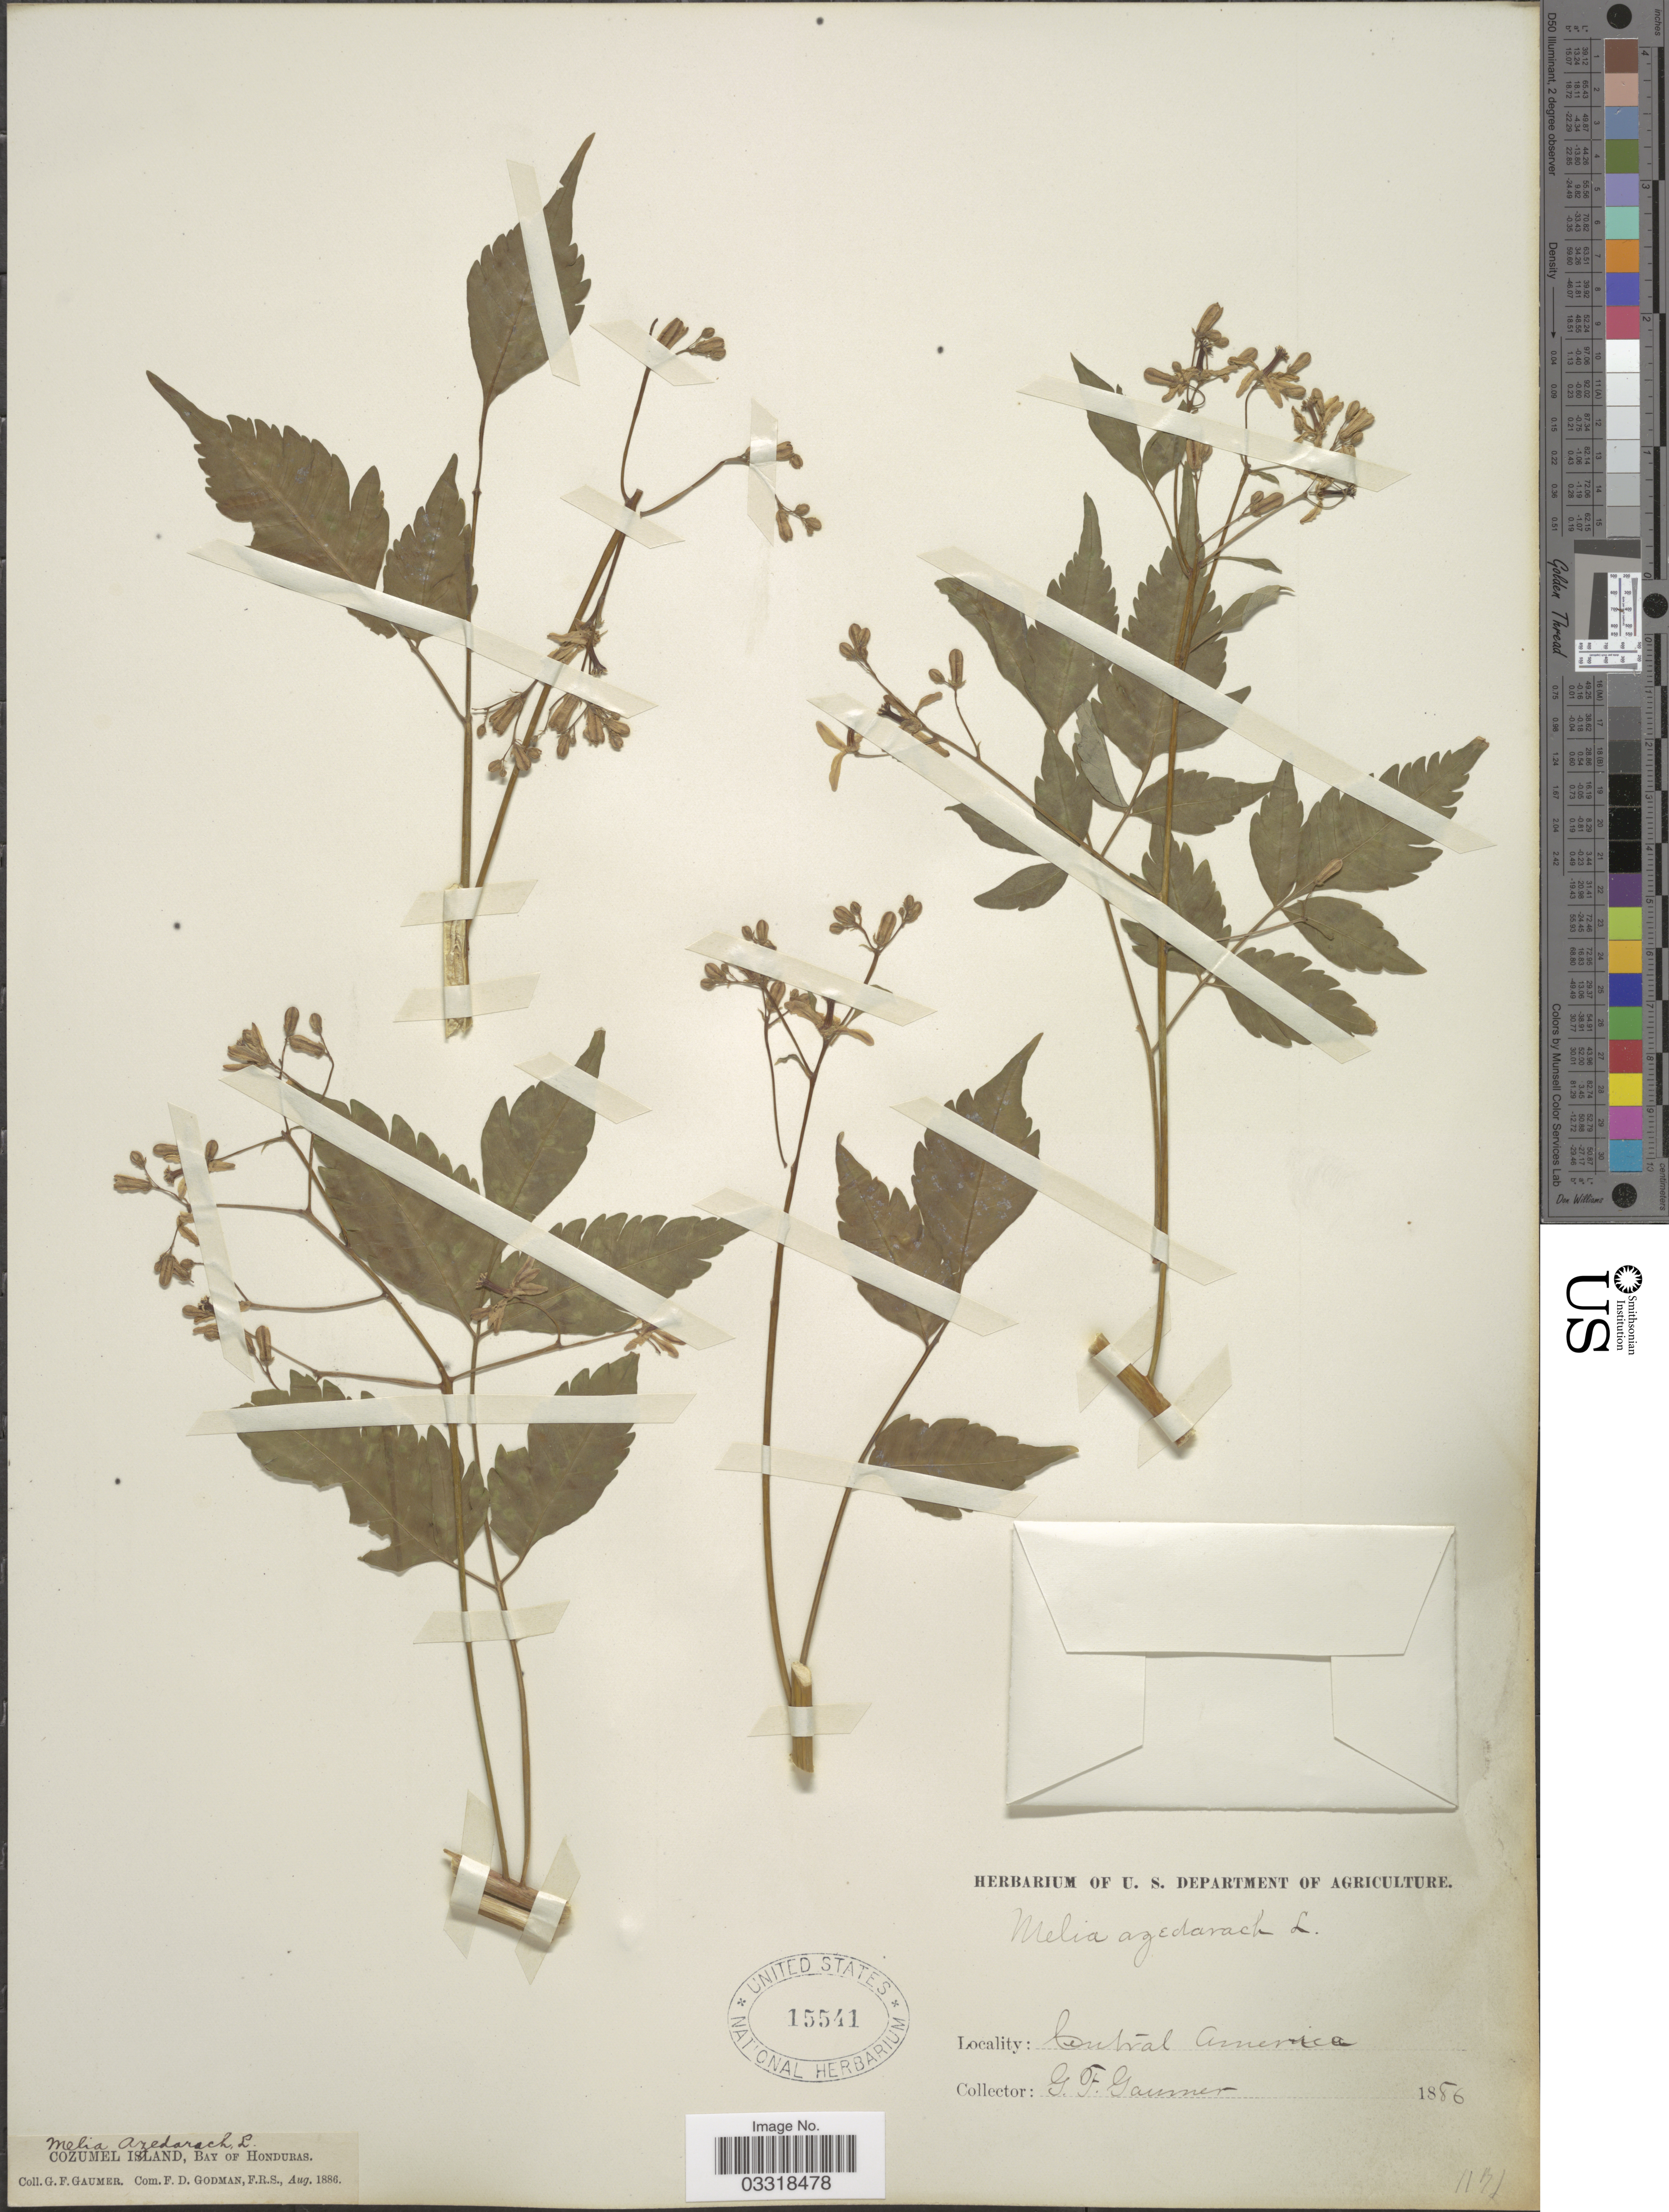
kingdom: Plantae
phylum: Tracheophyta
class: Magnoliopsida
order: Sapindales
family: Meliaceae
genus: Melia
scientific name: Melia azedarach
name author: L.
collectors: G. F. Gaumer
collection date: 1886-08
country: Honduras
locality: Cozumel Island, Bay of Honduras.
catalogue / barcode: US 15541